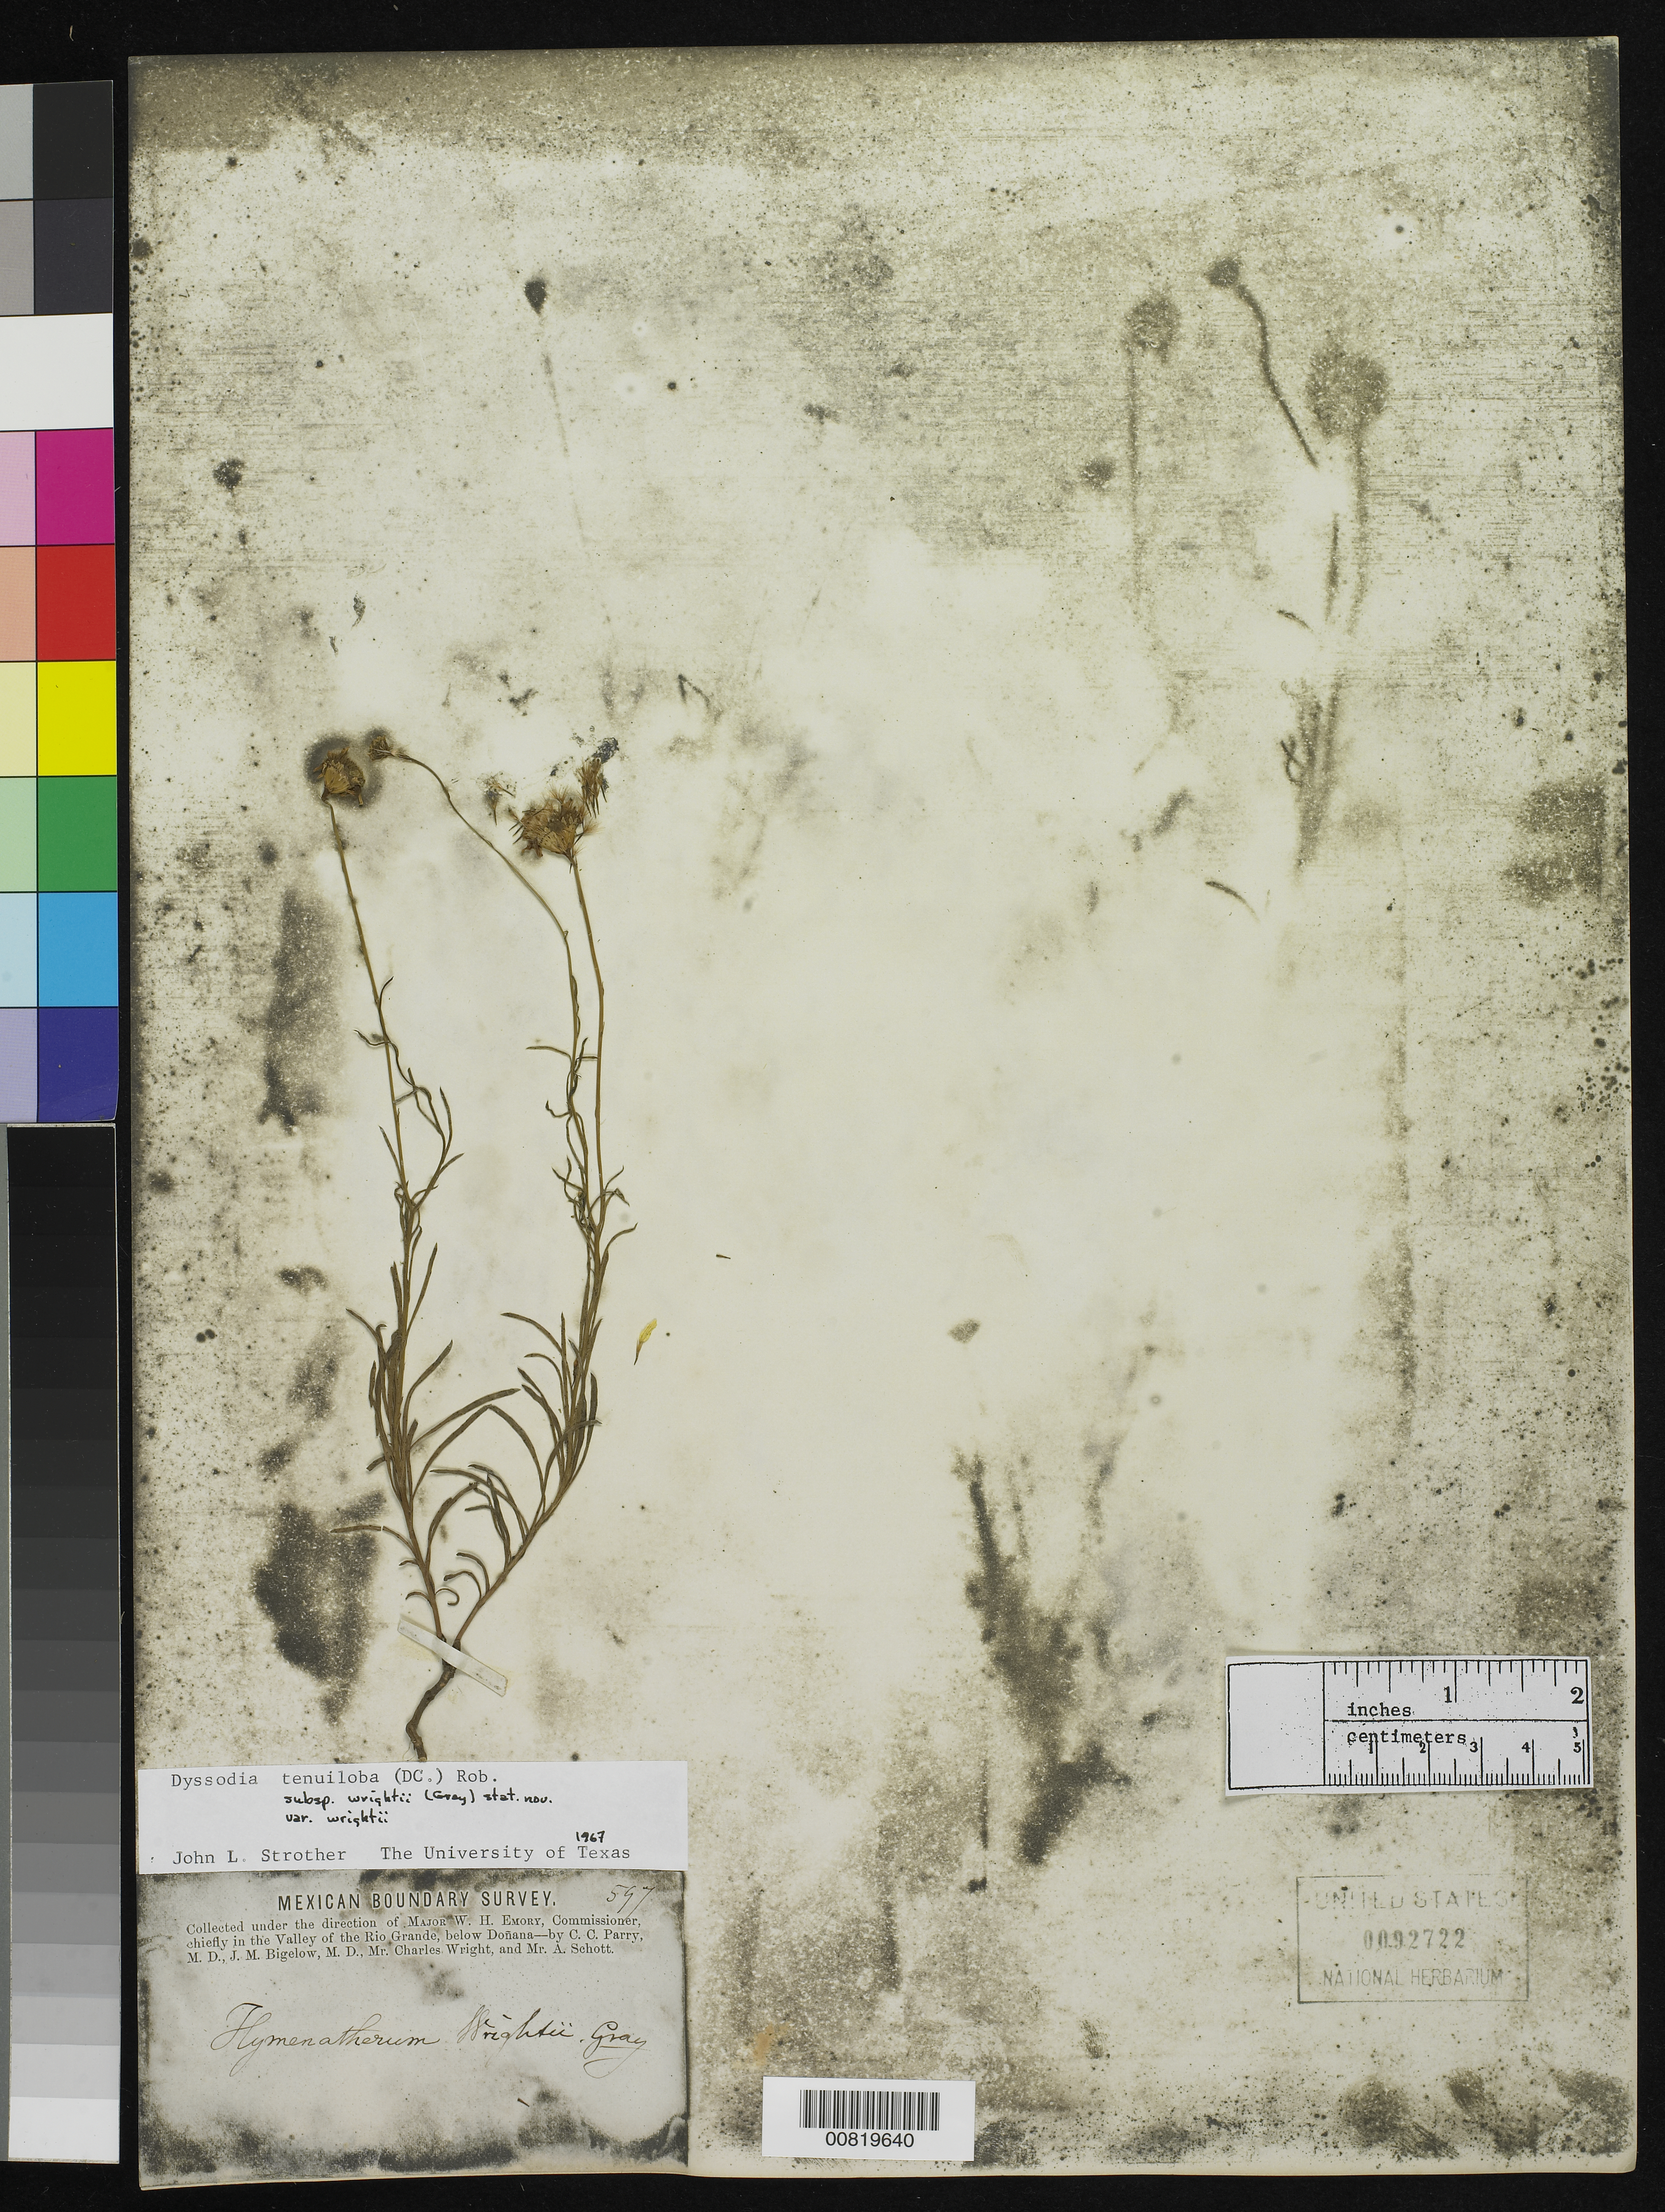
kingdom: Plantae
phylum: Tracheophyta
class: Magnoliopsida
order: Asterales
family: Asteraceae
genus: Thymophylla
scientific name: Thymophylla tenuiloba var. wrightii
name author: (A. Gray) Strother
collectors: C. C. Parry, J. M. Bigelow, C. Wright & A. C. V. Schott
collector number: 597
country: United States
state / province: New Mexico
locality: Valley of the Rio Grande, below Doñana, New Mexico.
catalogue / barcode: US 92722